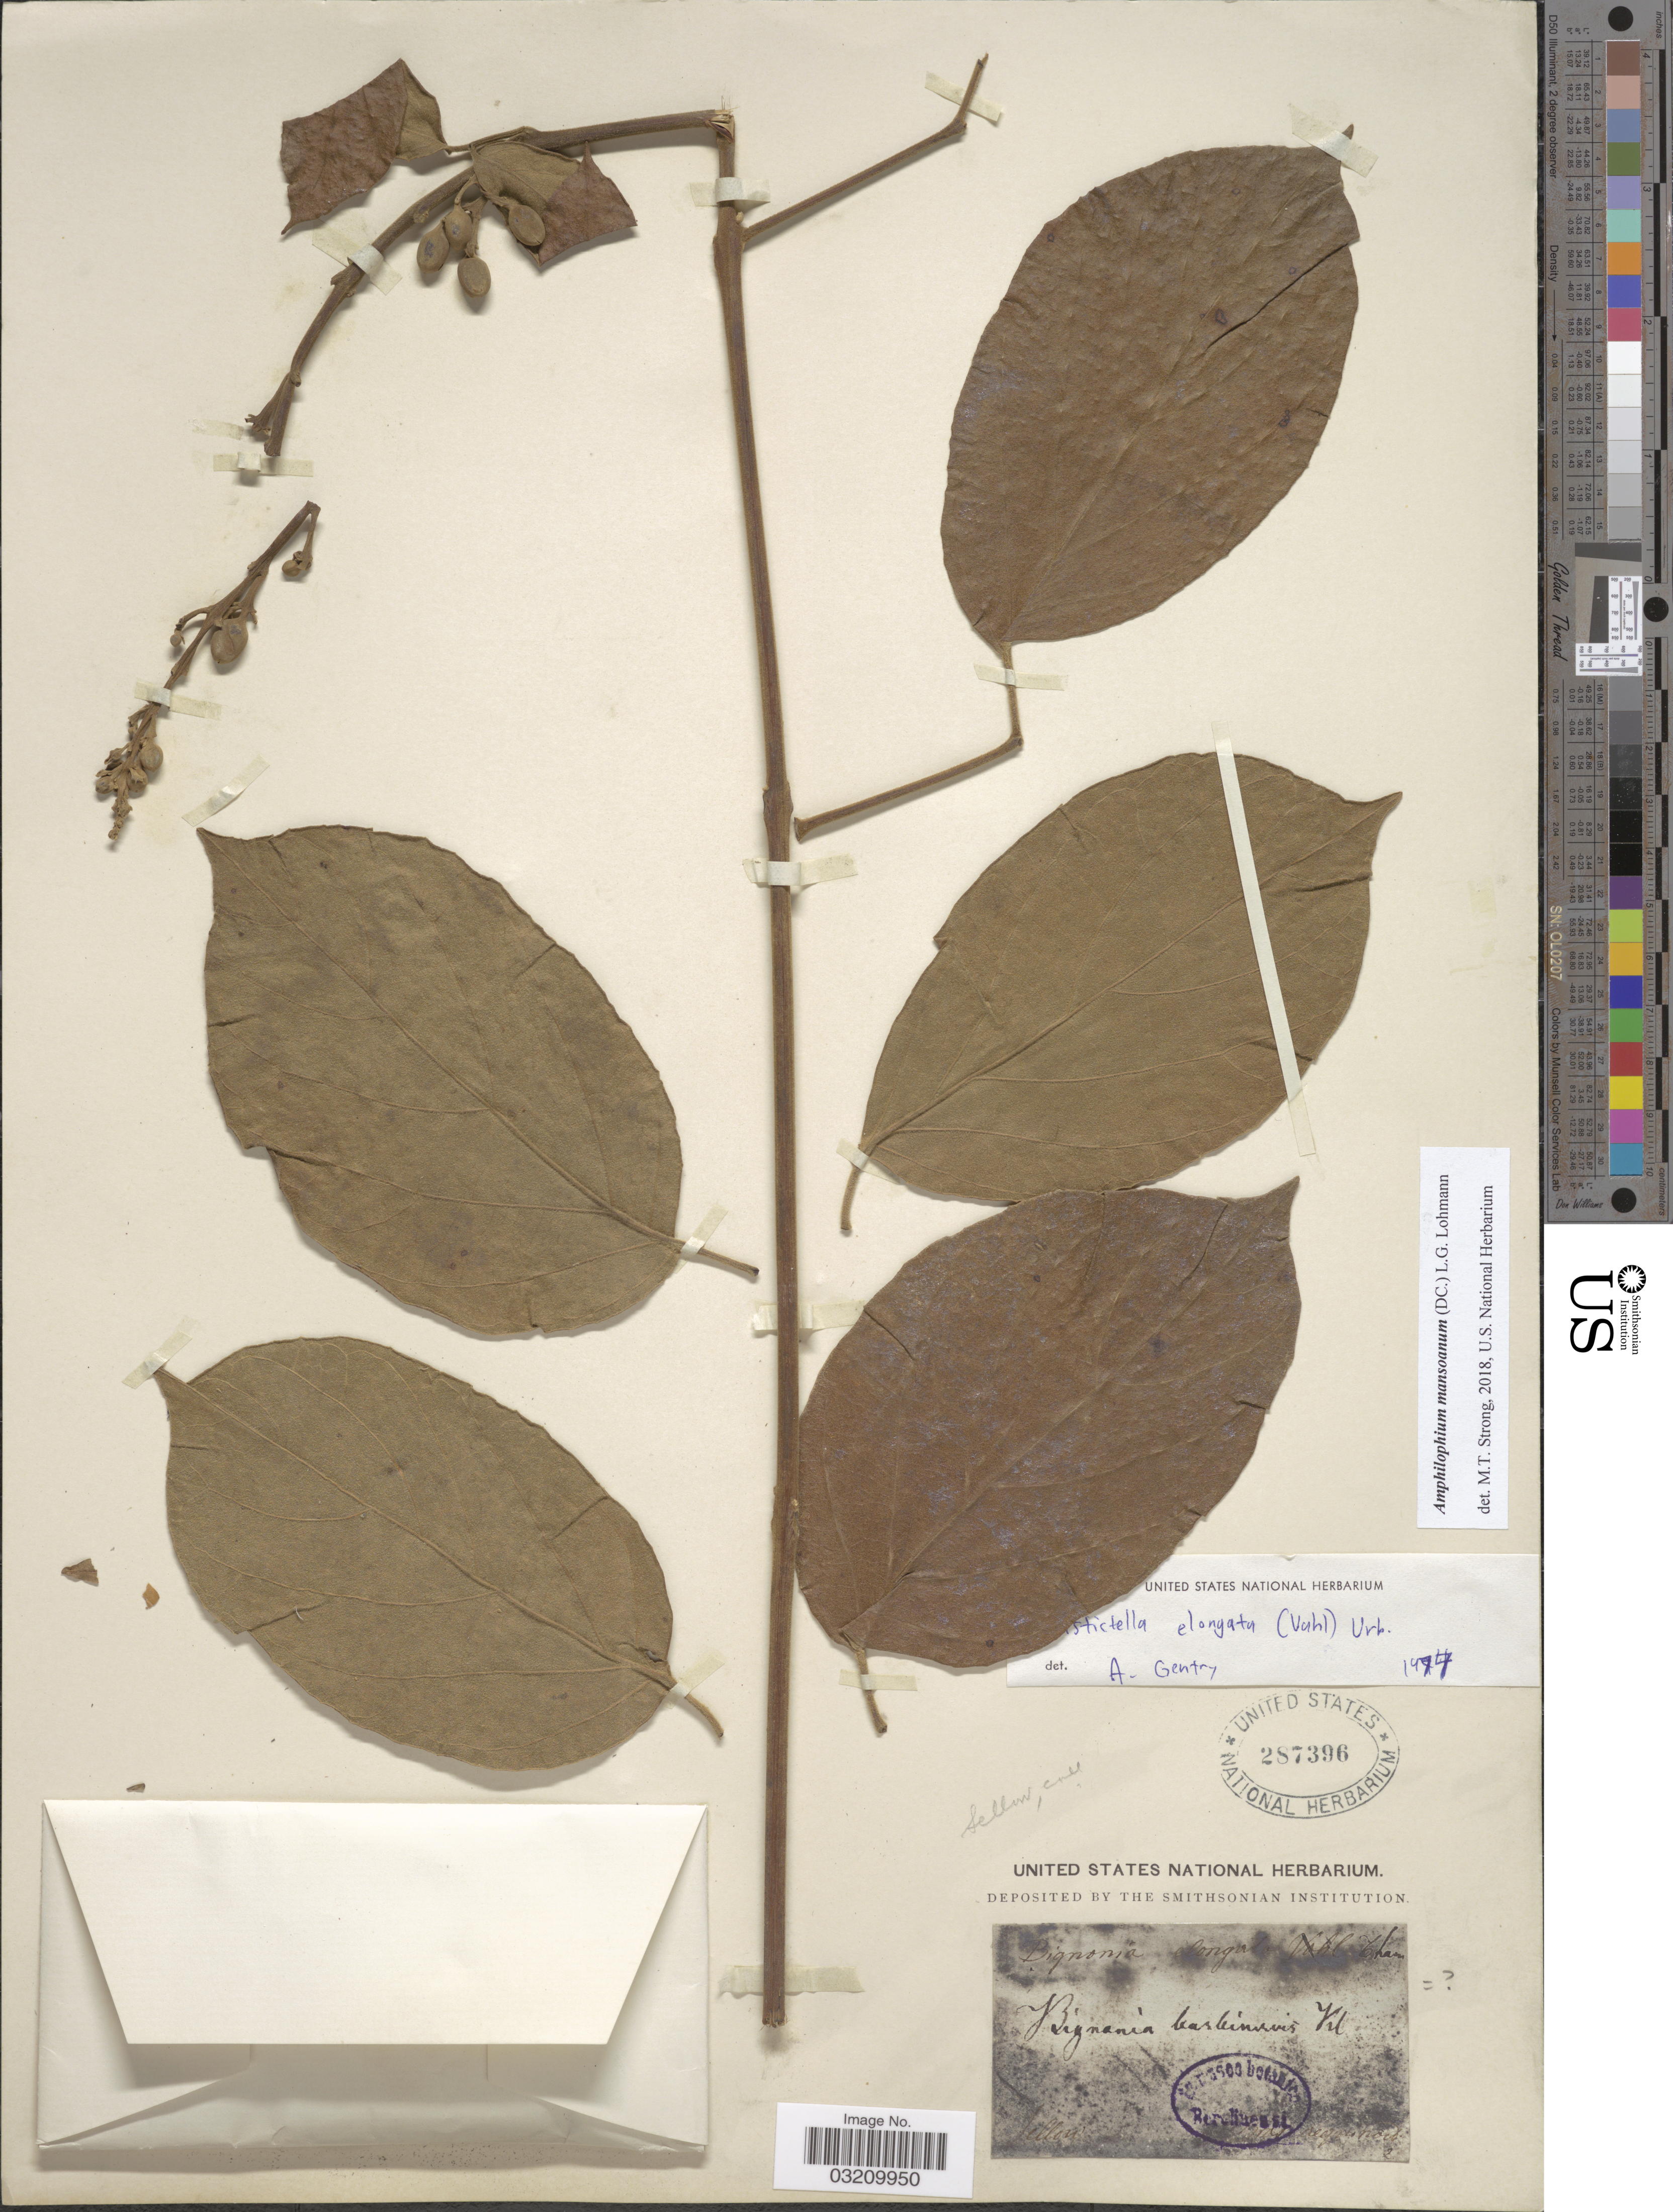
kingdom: Plantae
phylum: Tracheophyta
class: Magnoliopsida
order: Lamiales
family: Bignoniaceae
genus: Amphilophium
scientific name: Amphilophium mansoanum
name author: (DC.) L.G. Lohmann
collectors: -. Sellow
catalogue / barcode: US 287396